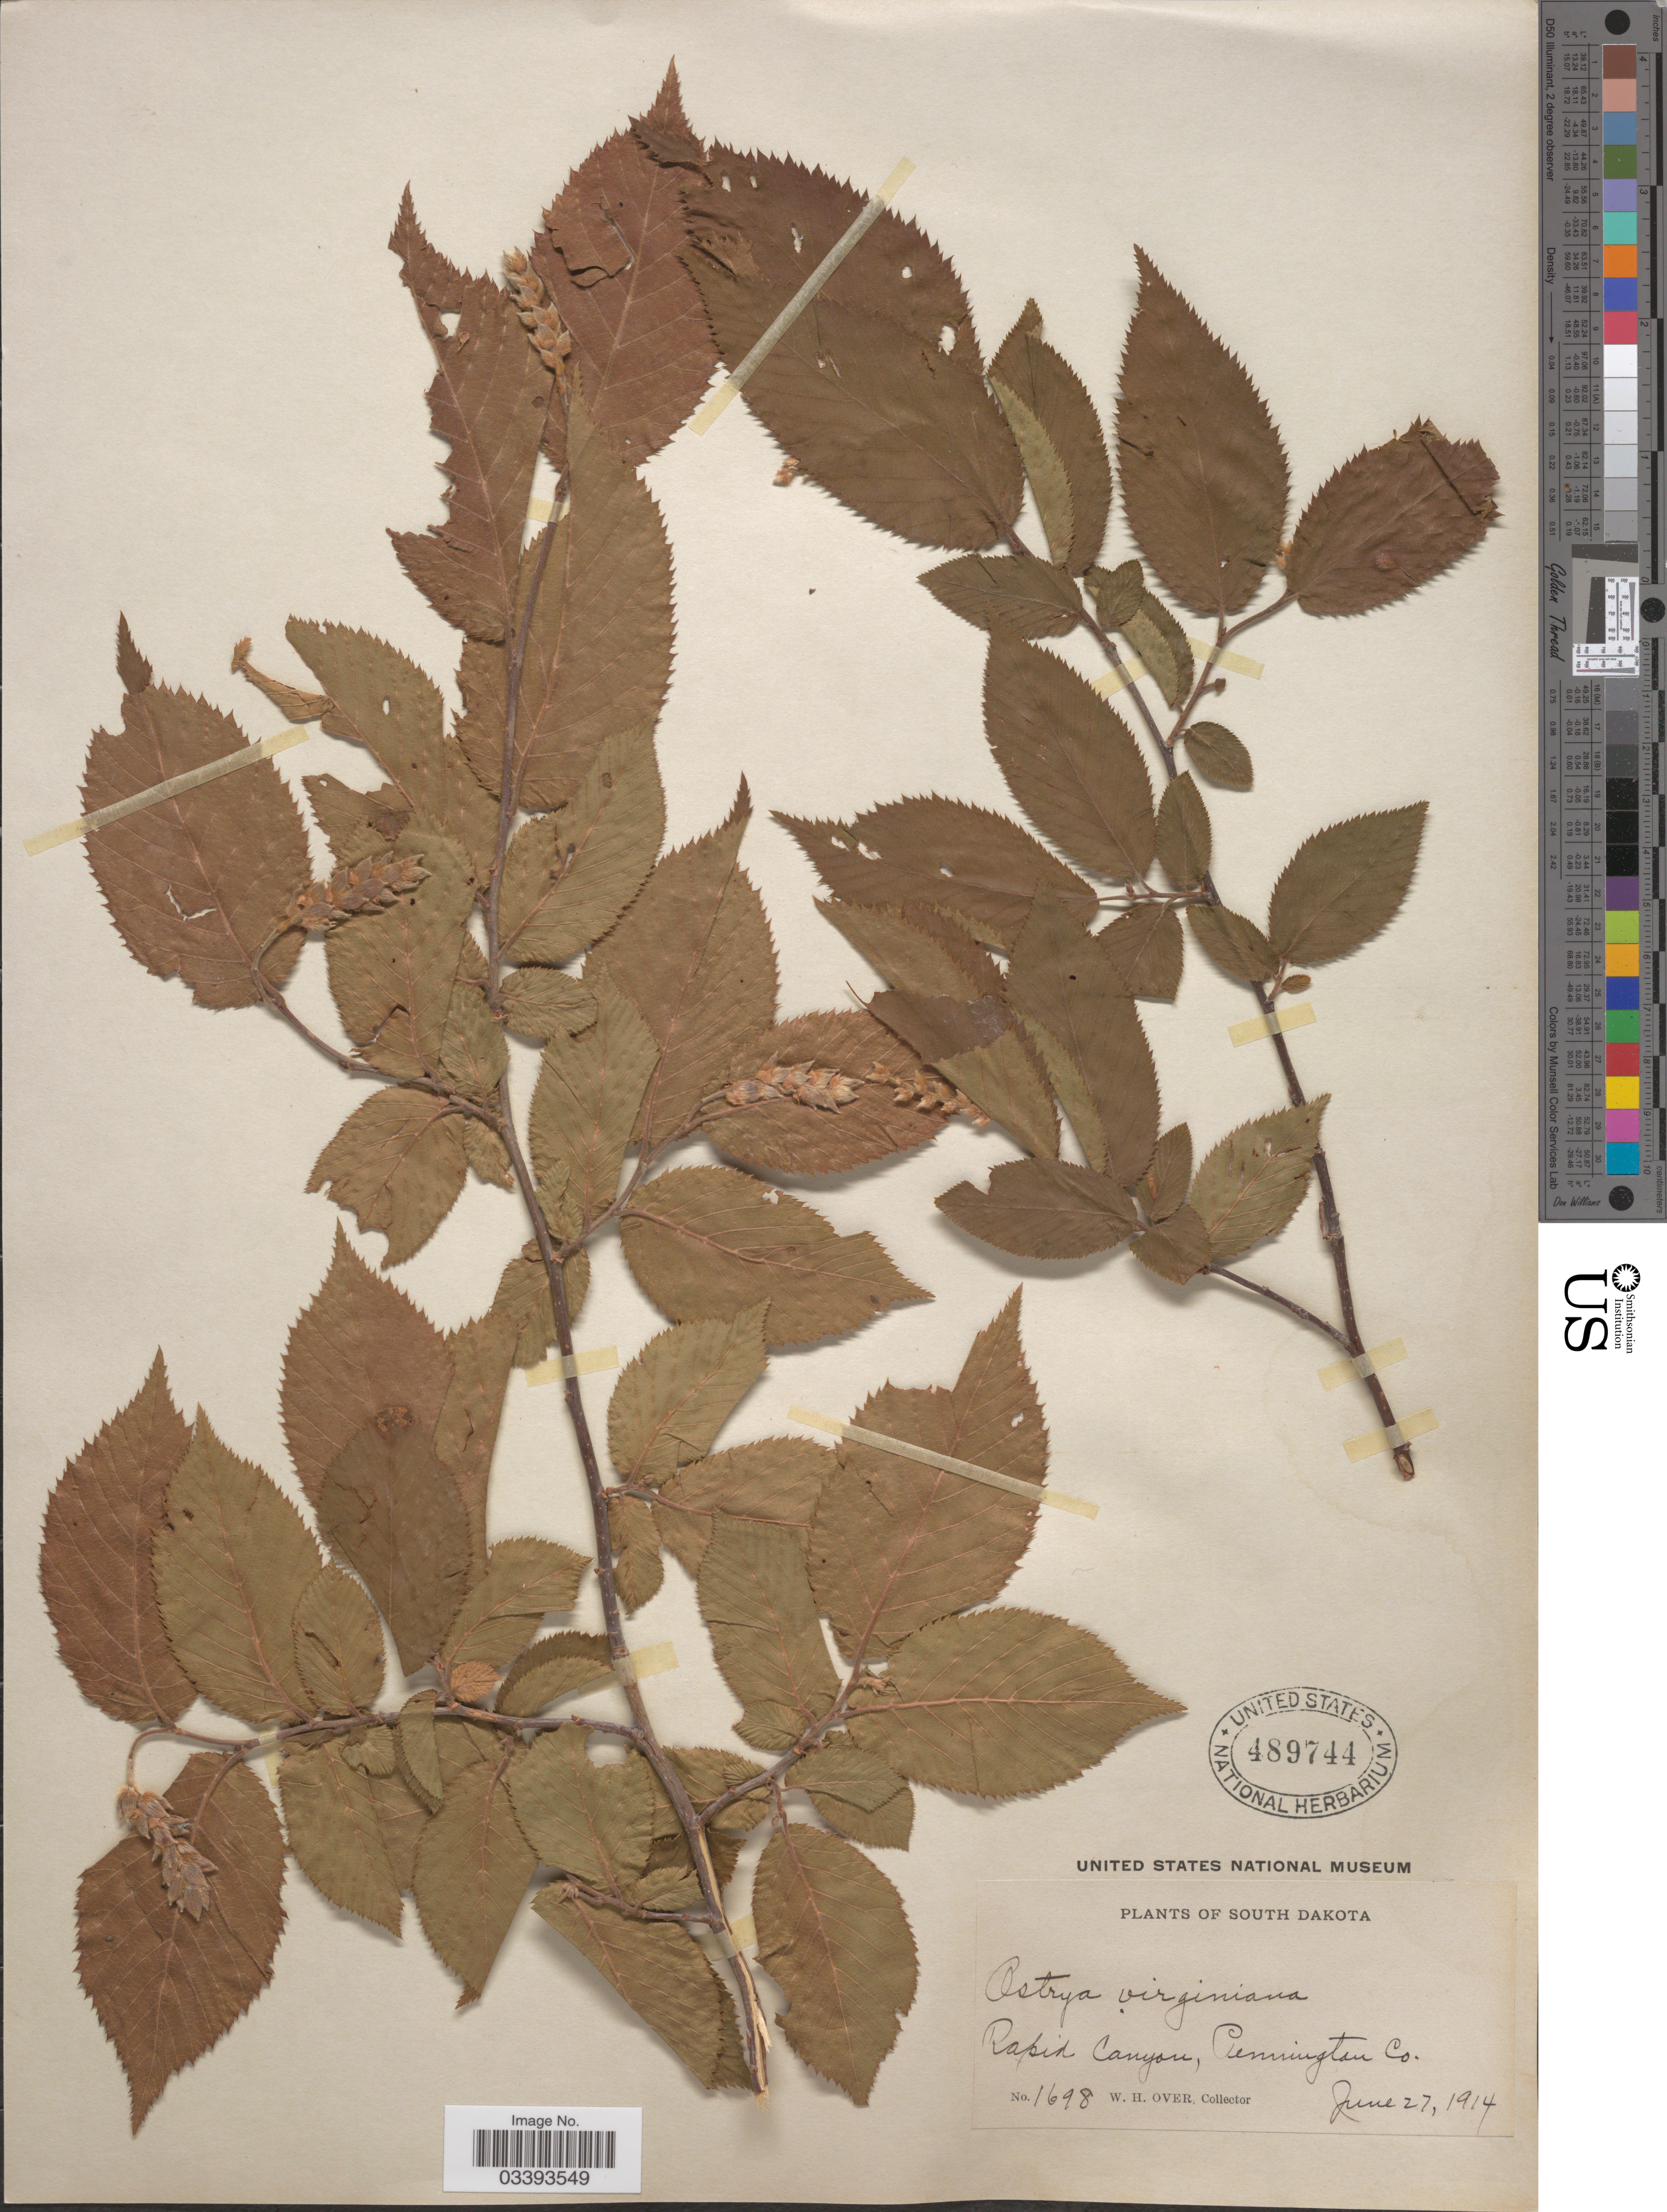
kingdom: Plantae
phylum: Tracheophyta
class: Magnoliopsida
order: Fagales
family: Betulaceae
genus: Ostrya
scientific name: Ostrya virginiana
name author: (Mill.) K. Koch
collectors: W. Over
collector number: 1698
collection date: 1914-06-27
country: United States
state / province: South Dakota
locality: Rapid Canyon, Pennington Co.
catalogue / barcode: US 489744